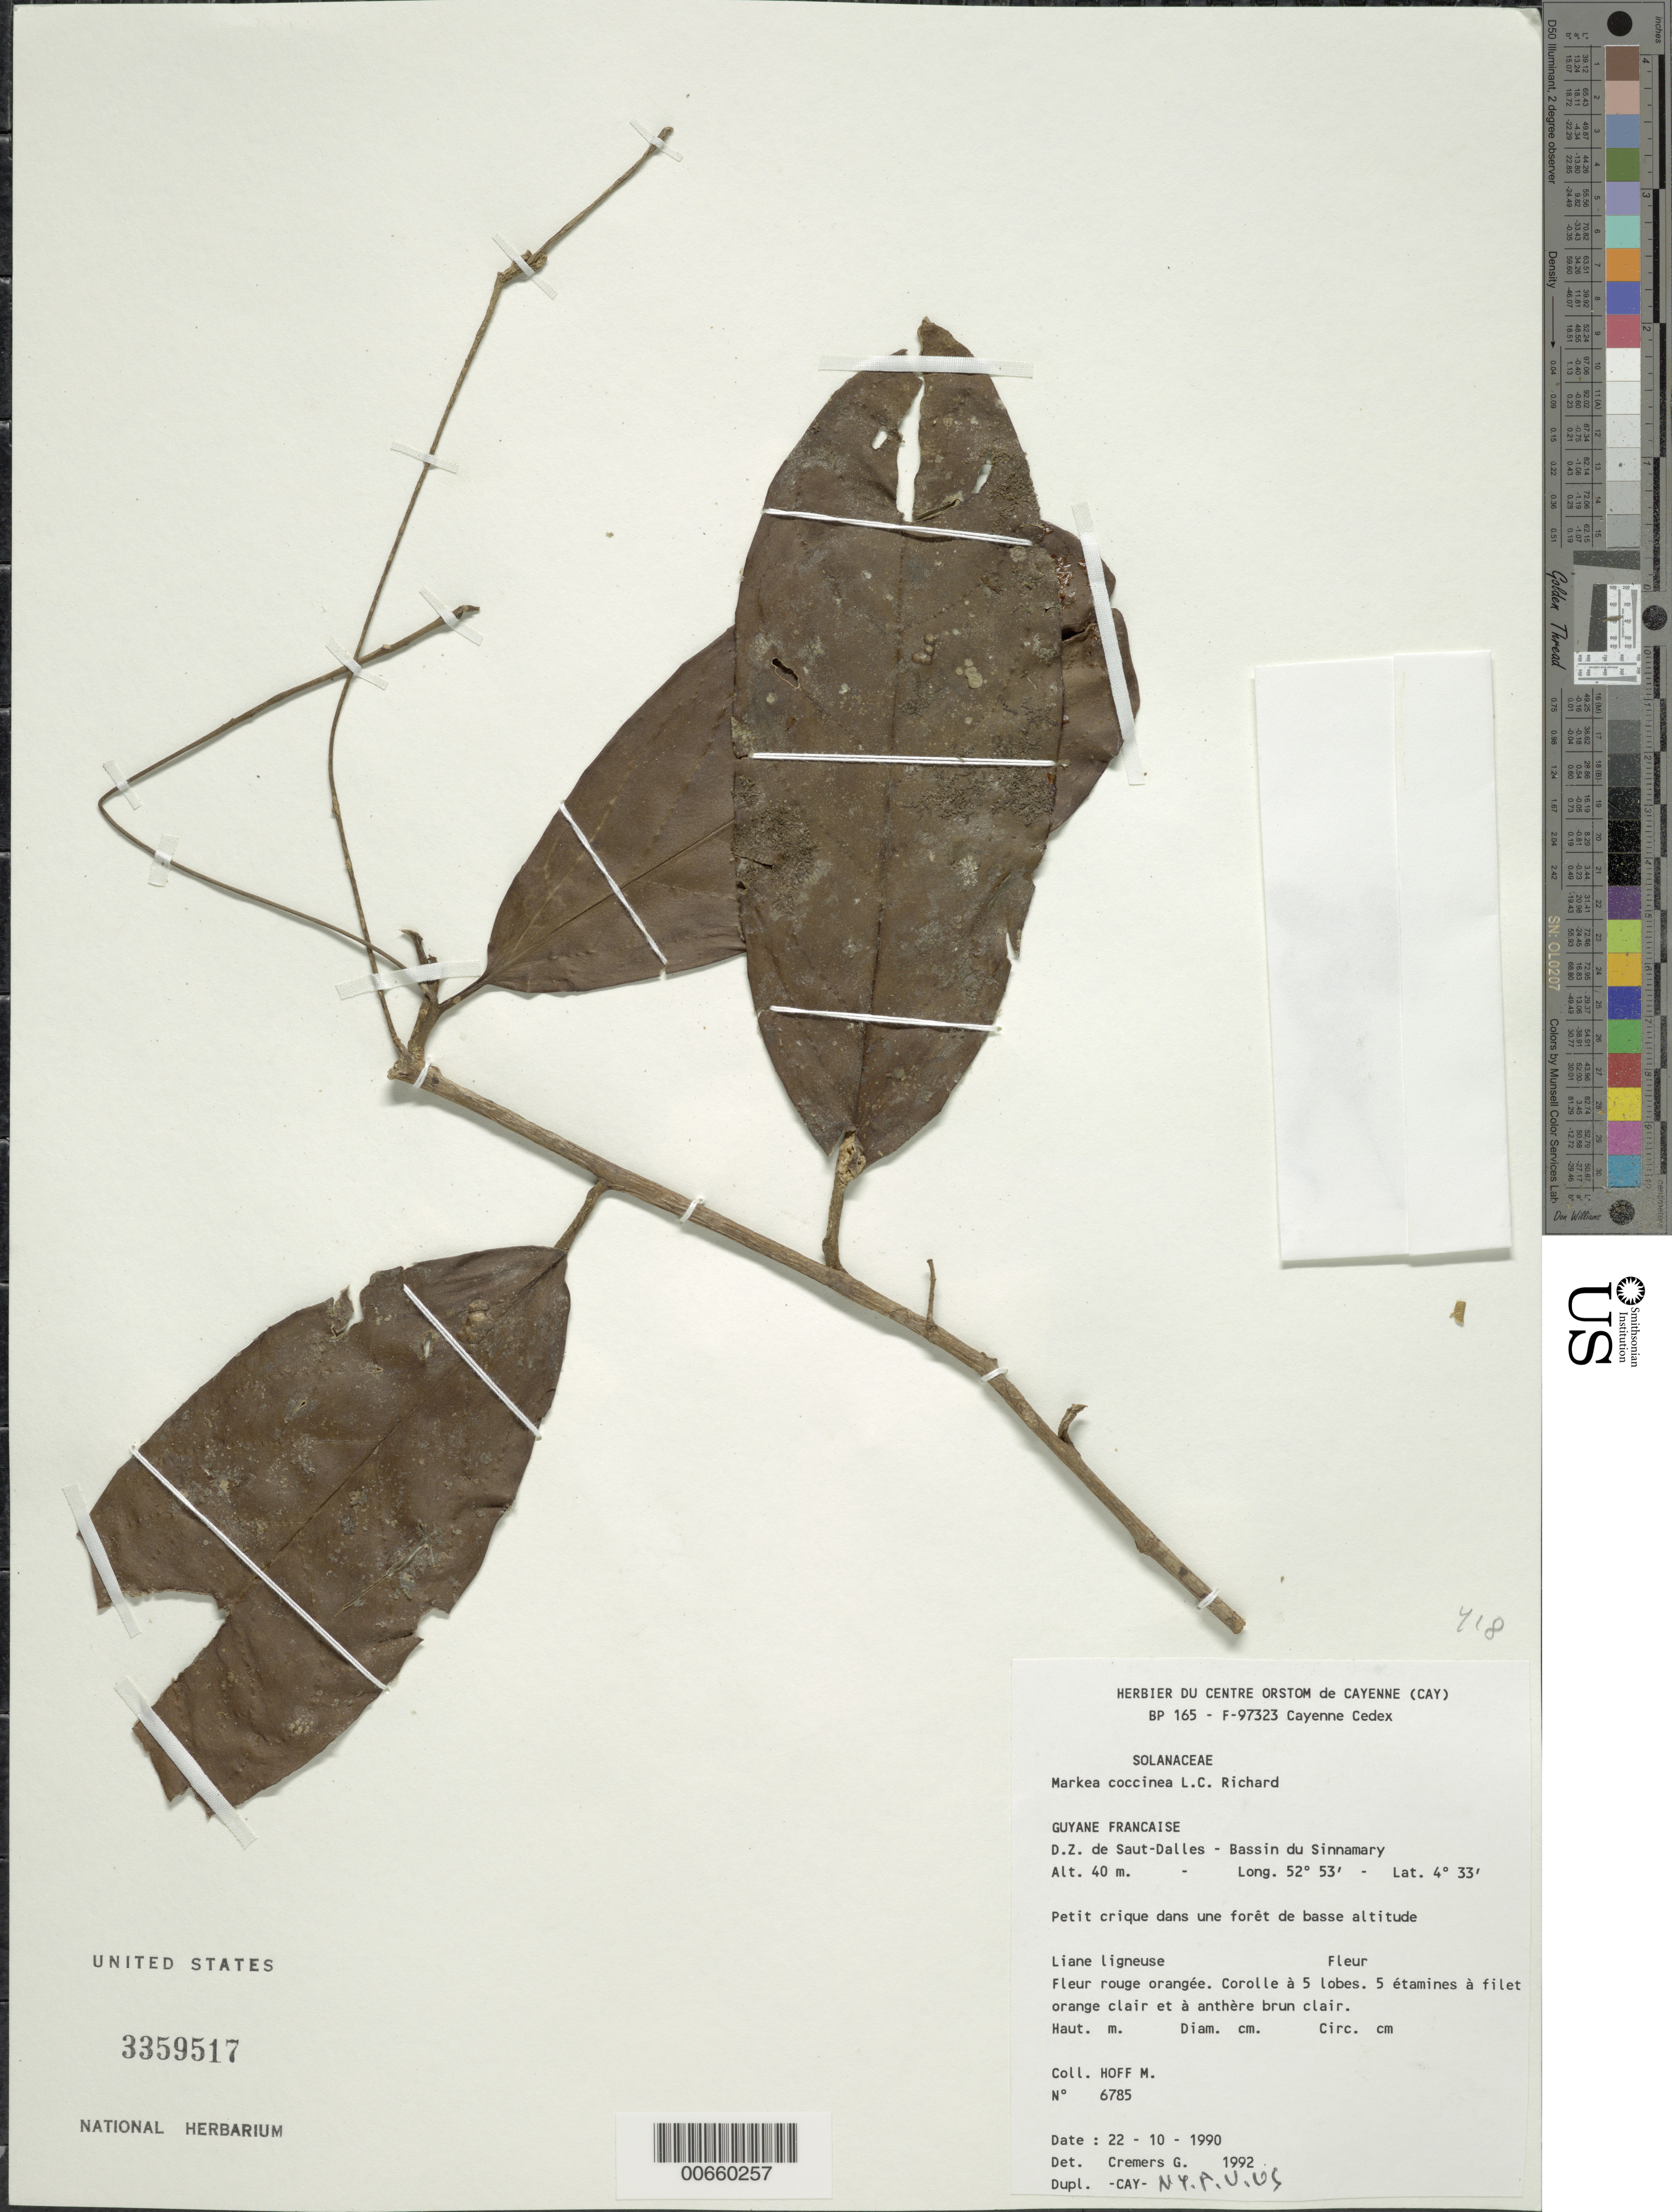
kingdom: Plantae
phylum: Tracheophyta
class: Magnoliopsida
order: Solanales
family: Solanaceae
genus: Markea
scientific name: Markea coccinea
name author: Rich.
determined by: Cremers, Georges A.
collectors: M. Hoff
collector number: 6785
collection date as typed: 22-Oct-90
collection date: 1990-10-22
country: French Guiana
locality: Saut-Dalles, D.Z., Bassin du Sinnamary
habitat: Small stream in low forest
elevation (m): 40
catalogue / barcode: US 3359517